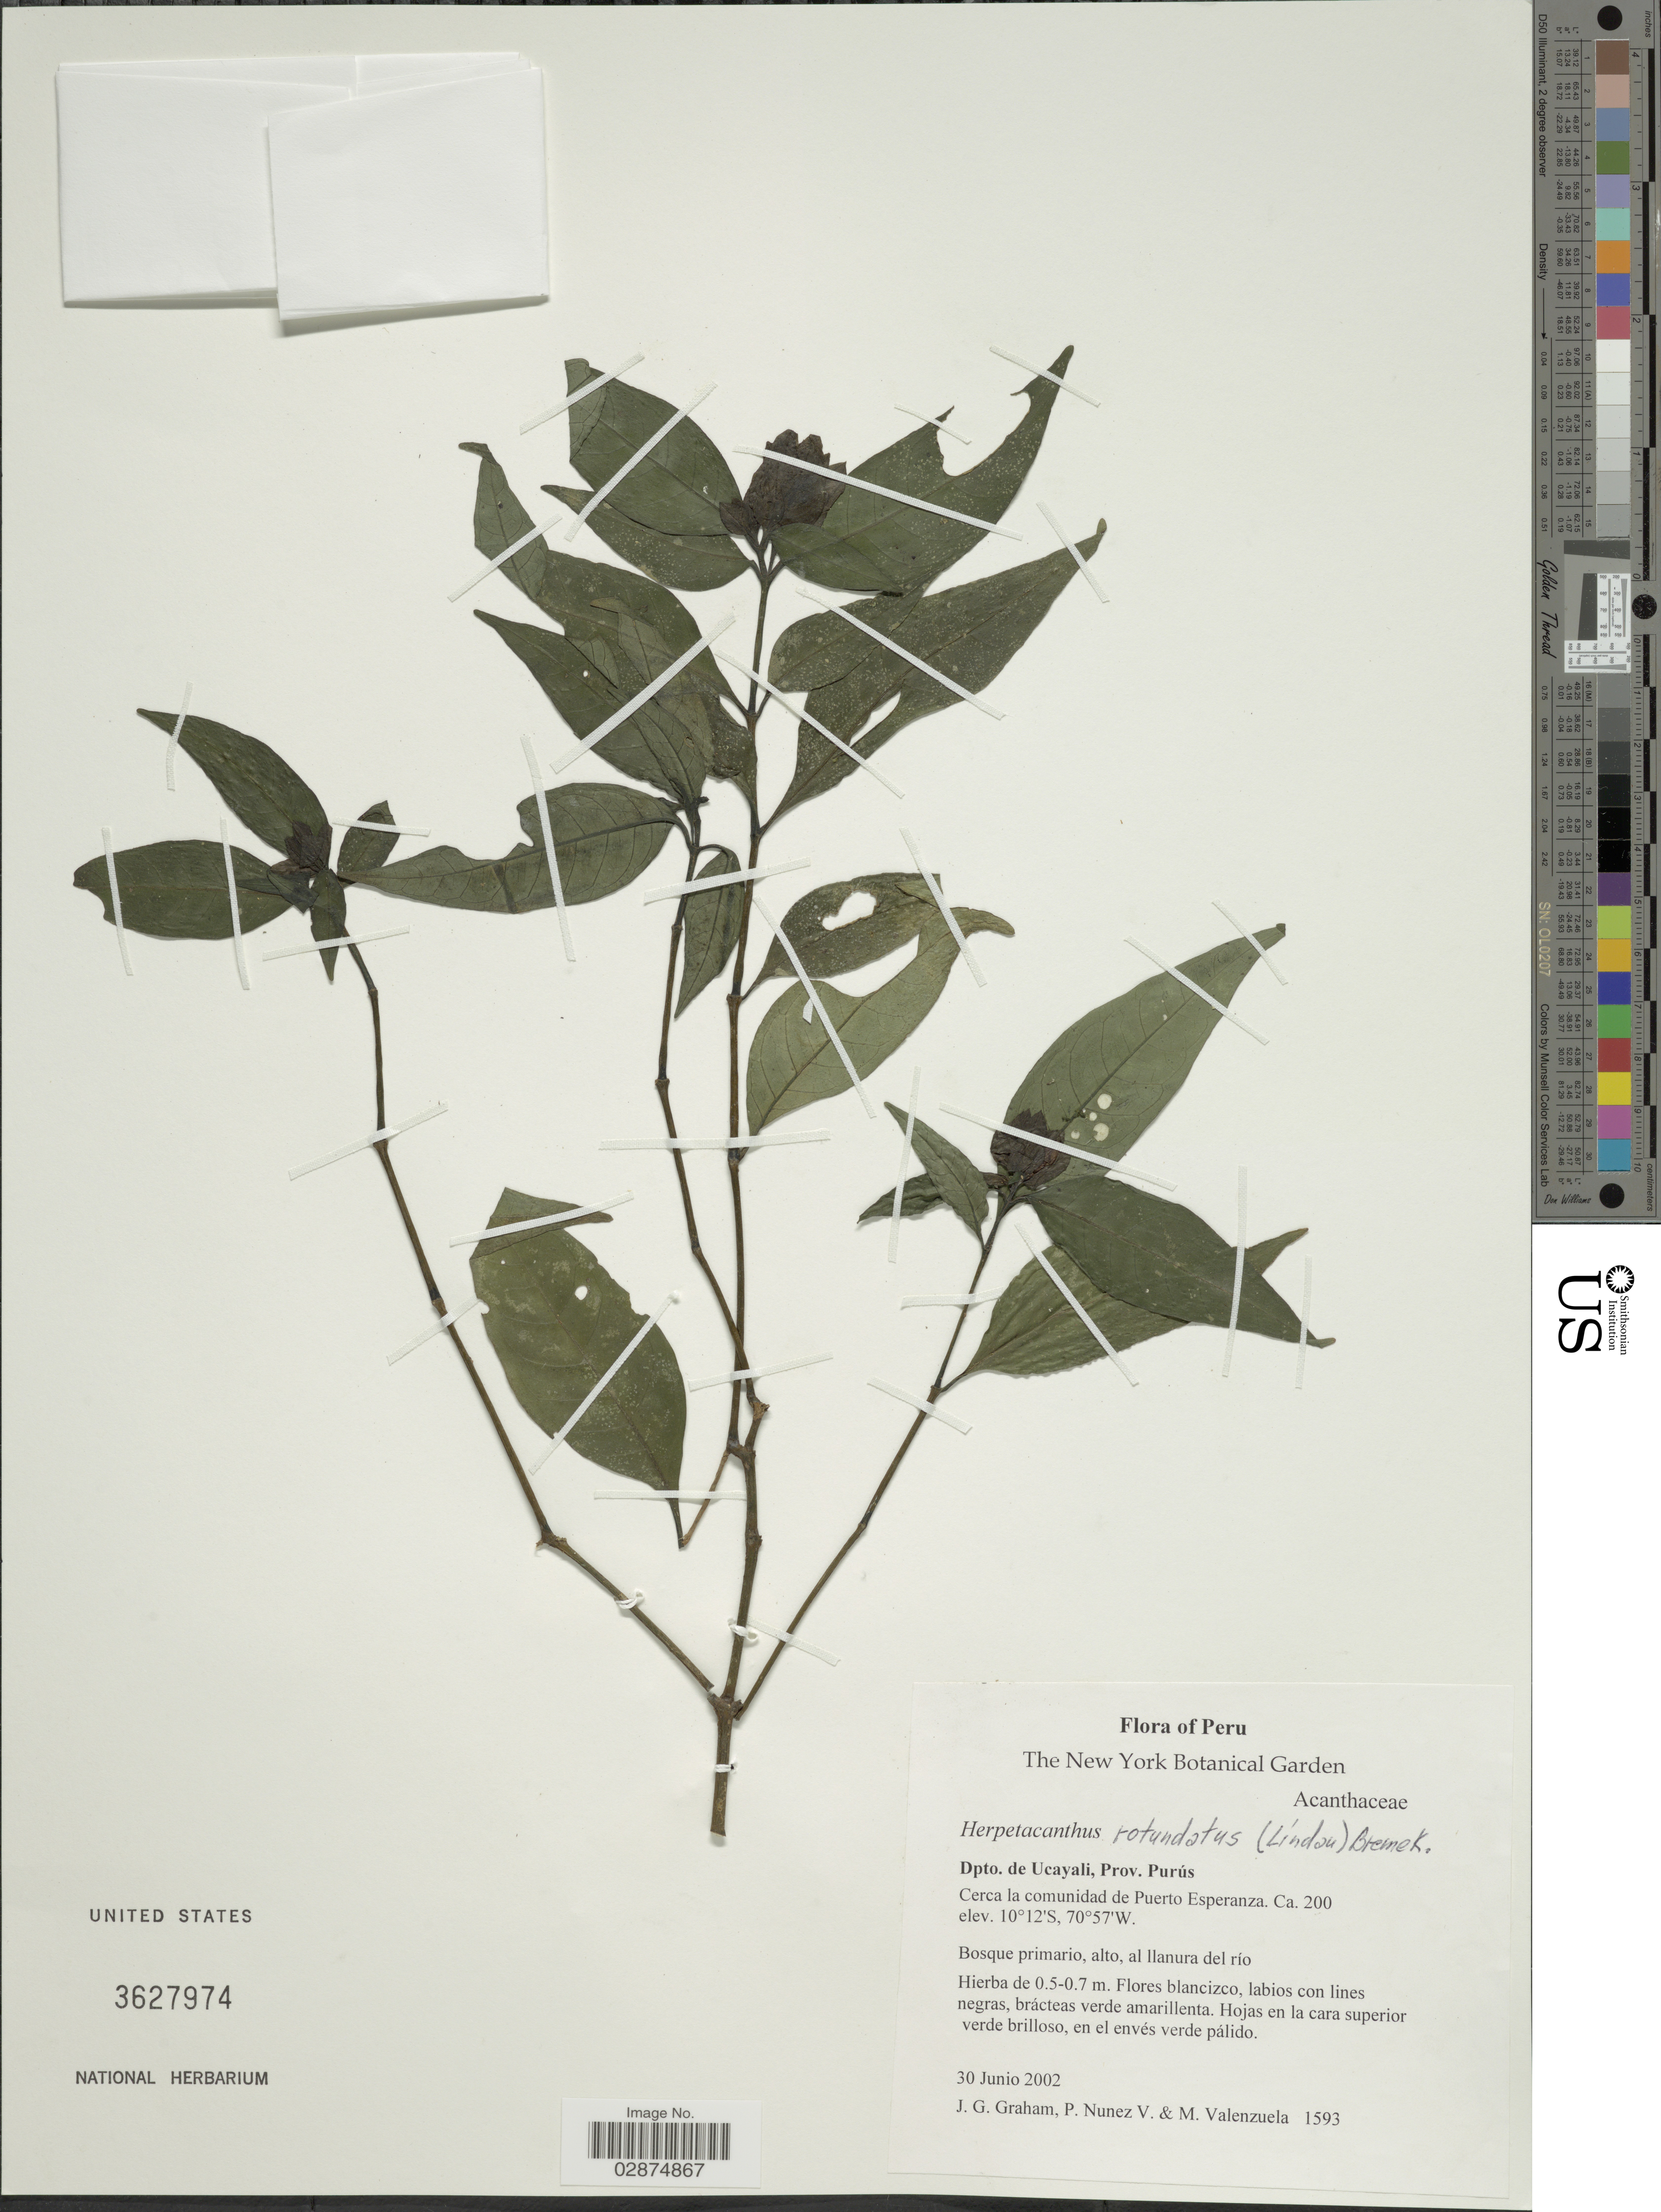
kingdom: Plantae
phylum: Tracheophyta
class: Magnoliopsida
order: Lamiales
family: Acanthaceae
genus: Herpetacanthus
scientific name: Herpetacanthus rotundatus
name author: (Lindau) Bremek.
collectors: J. Graham, P. Núñez V. & M. Valenzuela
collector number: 1593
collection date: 2002-06-30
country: Peru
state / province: Ucayali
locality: Prov. Purús. Cerca la comunidad de Puerto Esperanza.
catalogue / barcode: US 3627974